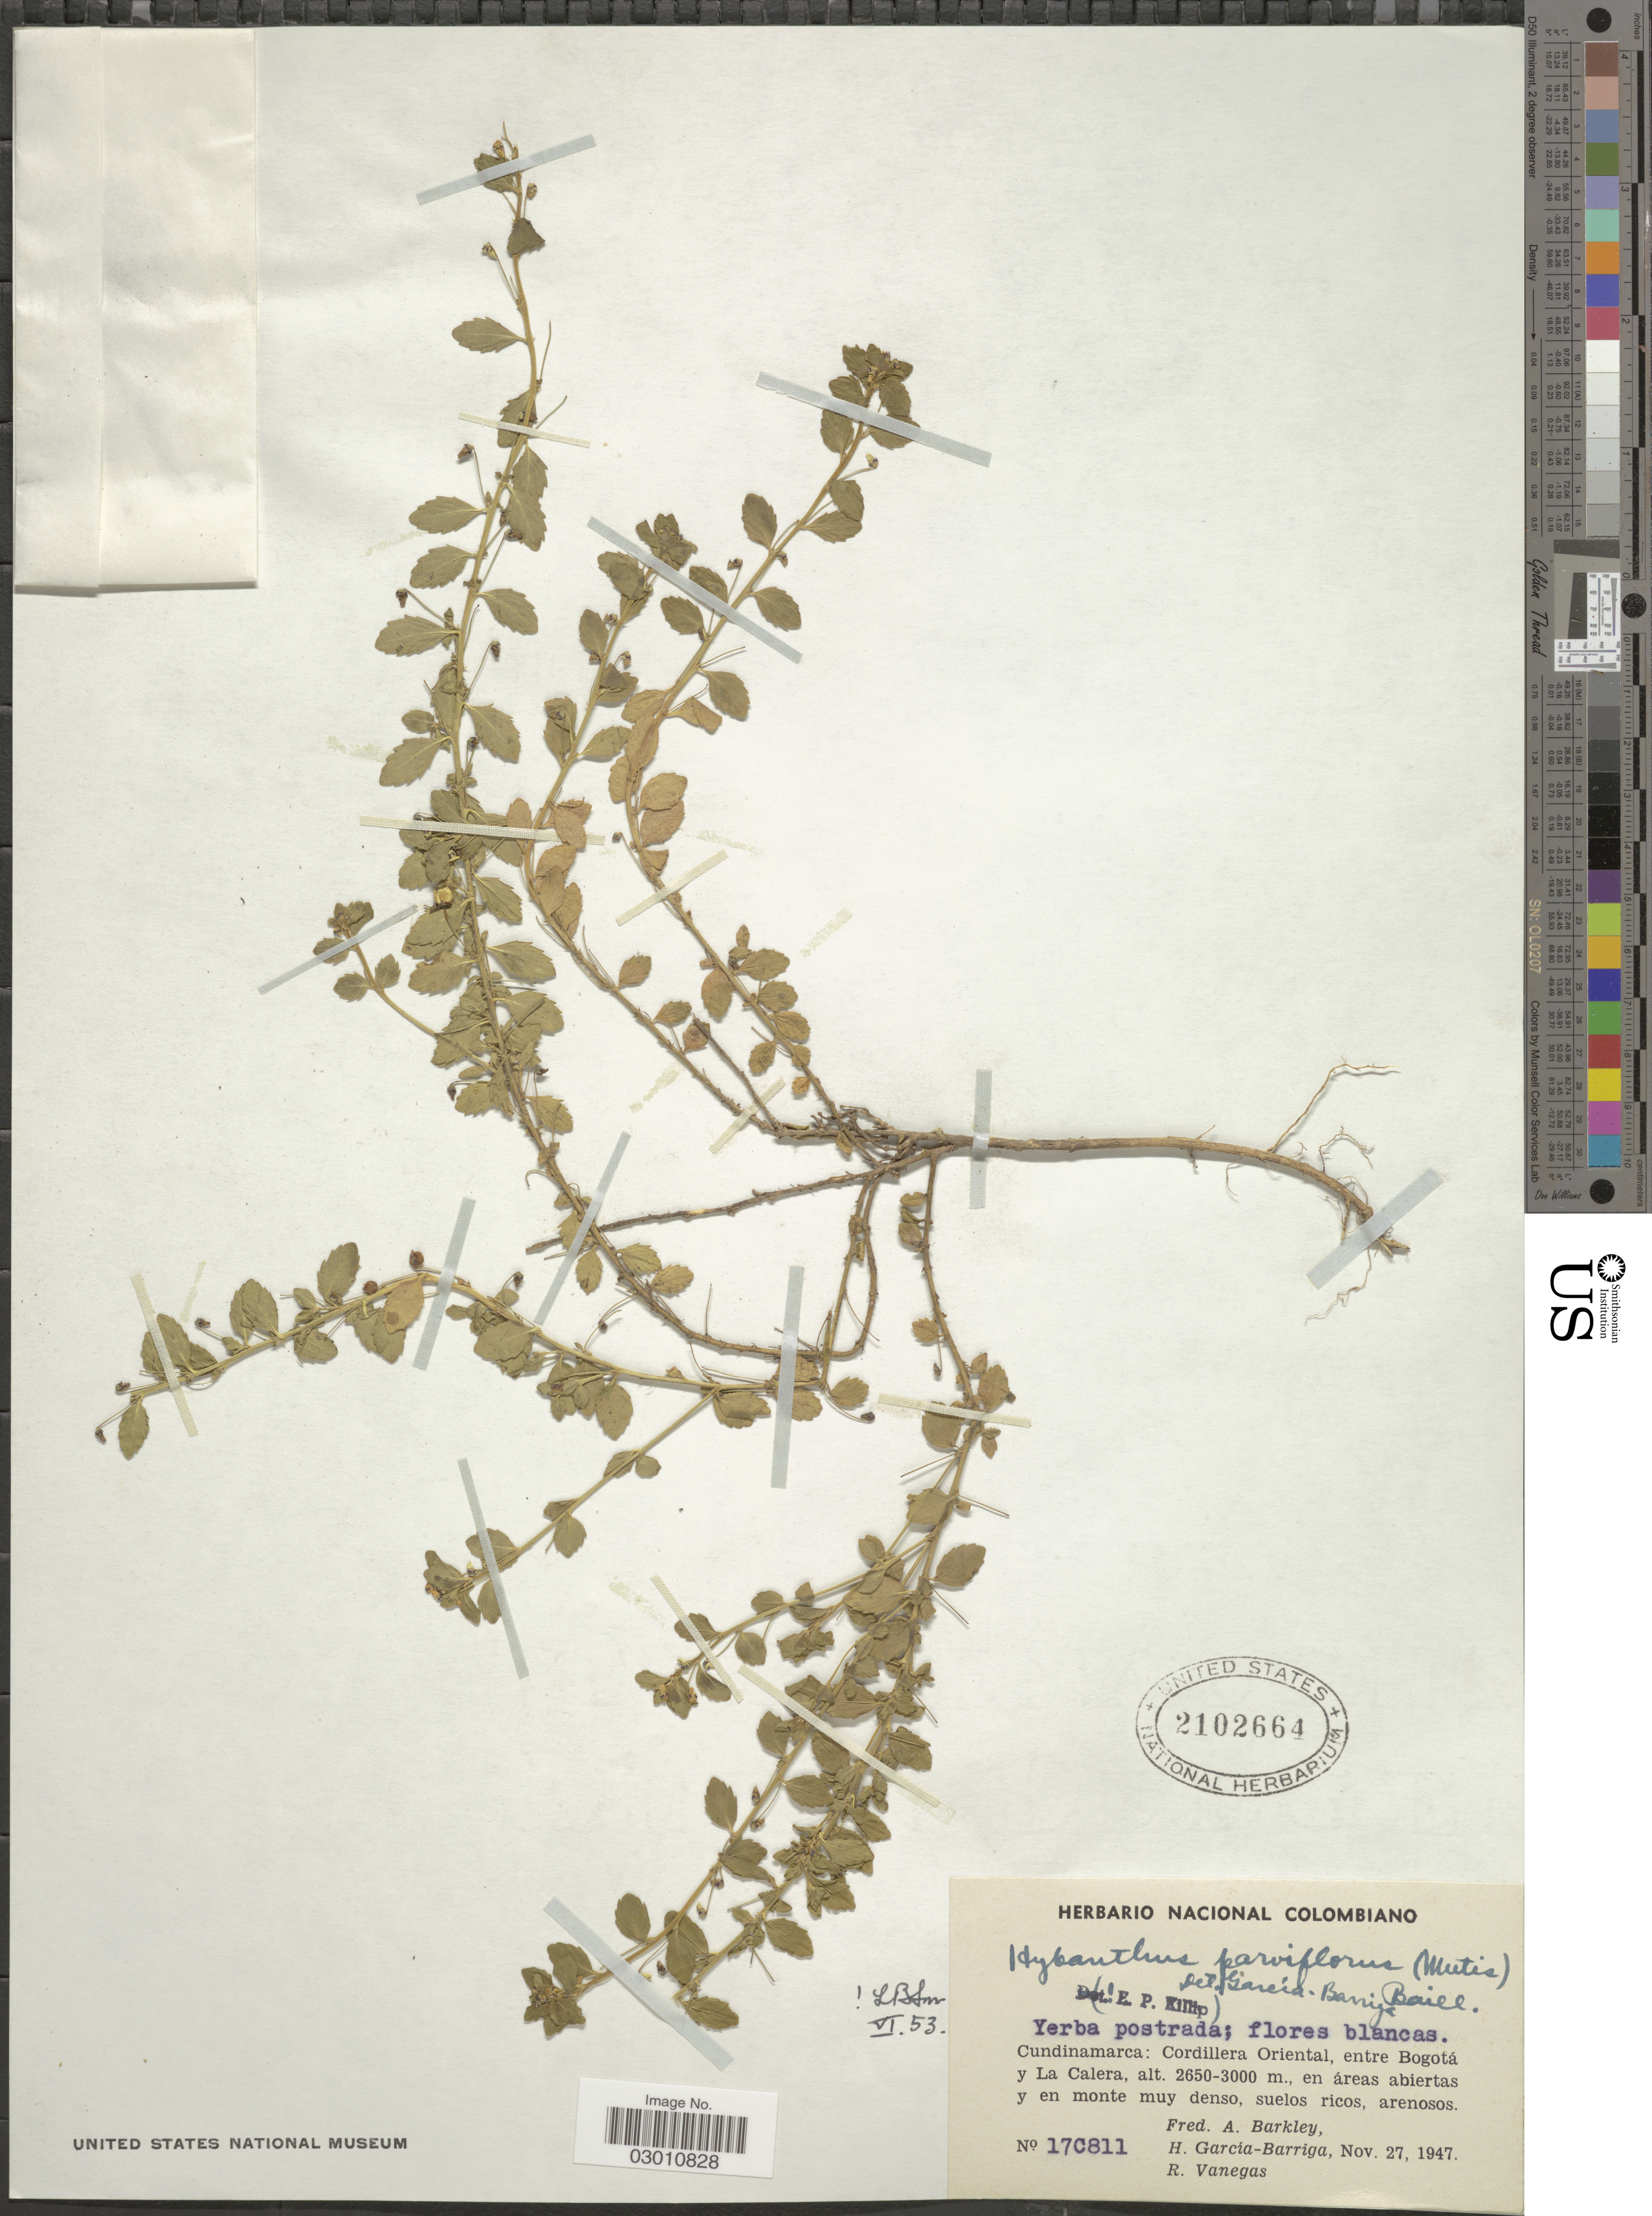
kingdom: Plantae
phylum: Tracheophyta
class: Magnoliopsida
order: Malpighiales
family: Violaceae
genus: Pombalia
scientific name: Pombalia parviflora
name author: (L. f.) Paula-Souza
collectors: F. A. Barkley, H. García Barriga & R. Vanegas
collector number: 17C811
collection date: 1947-11-27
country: Colombia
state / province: Cundinamarca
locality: Cordillera Oriental, entre Bogotá y La Calera.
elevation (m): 2650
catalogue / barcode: US 2102664